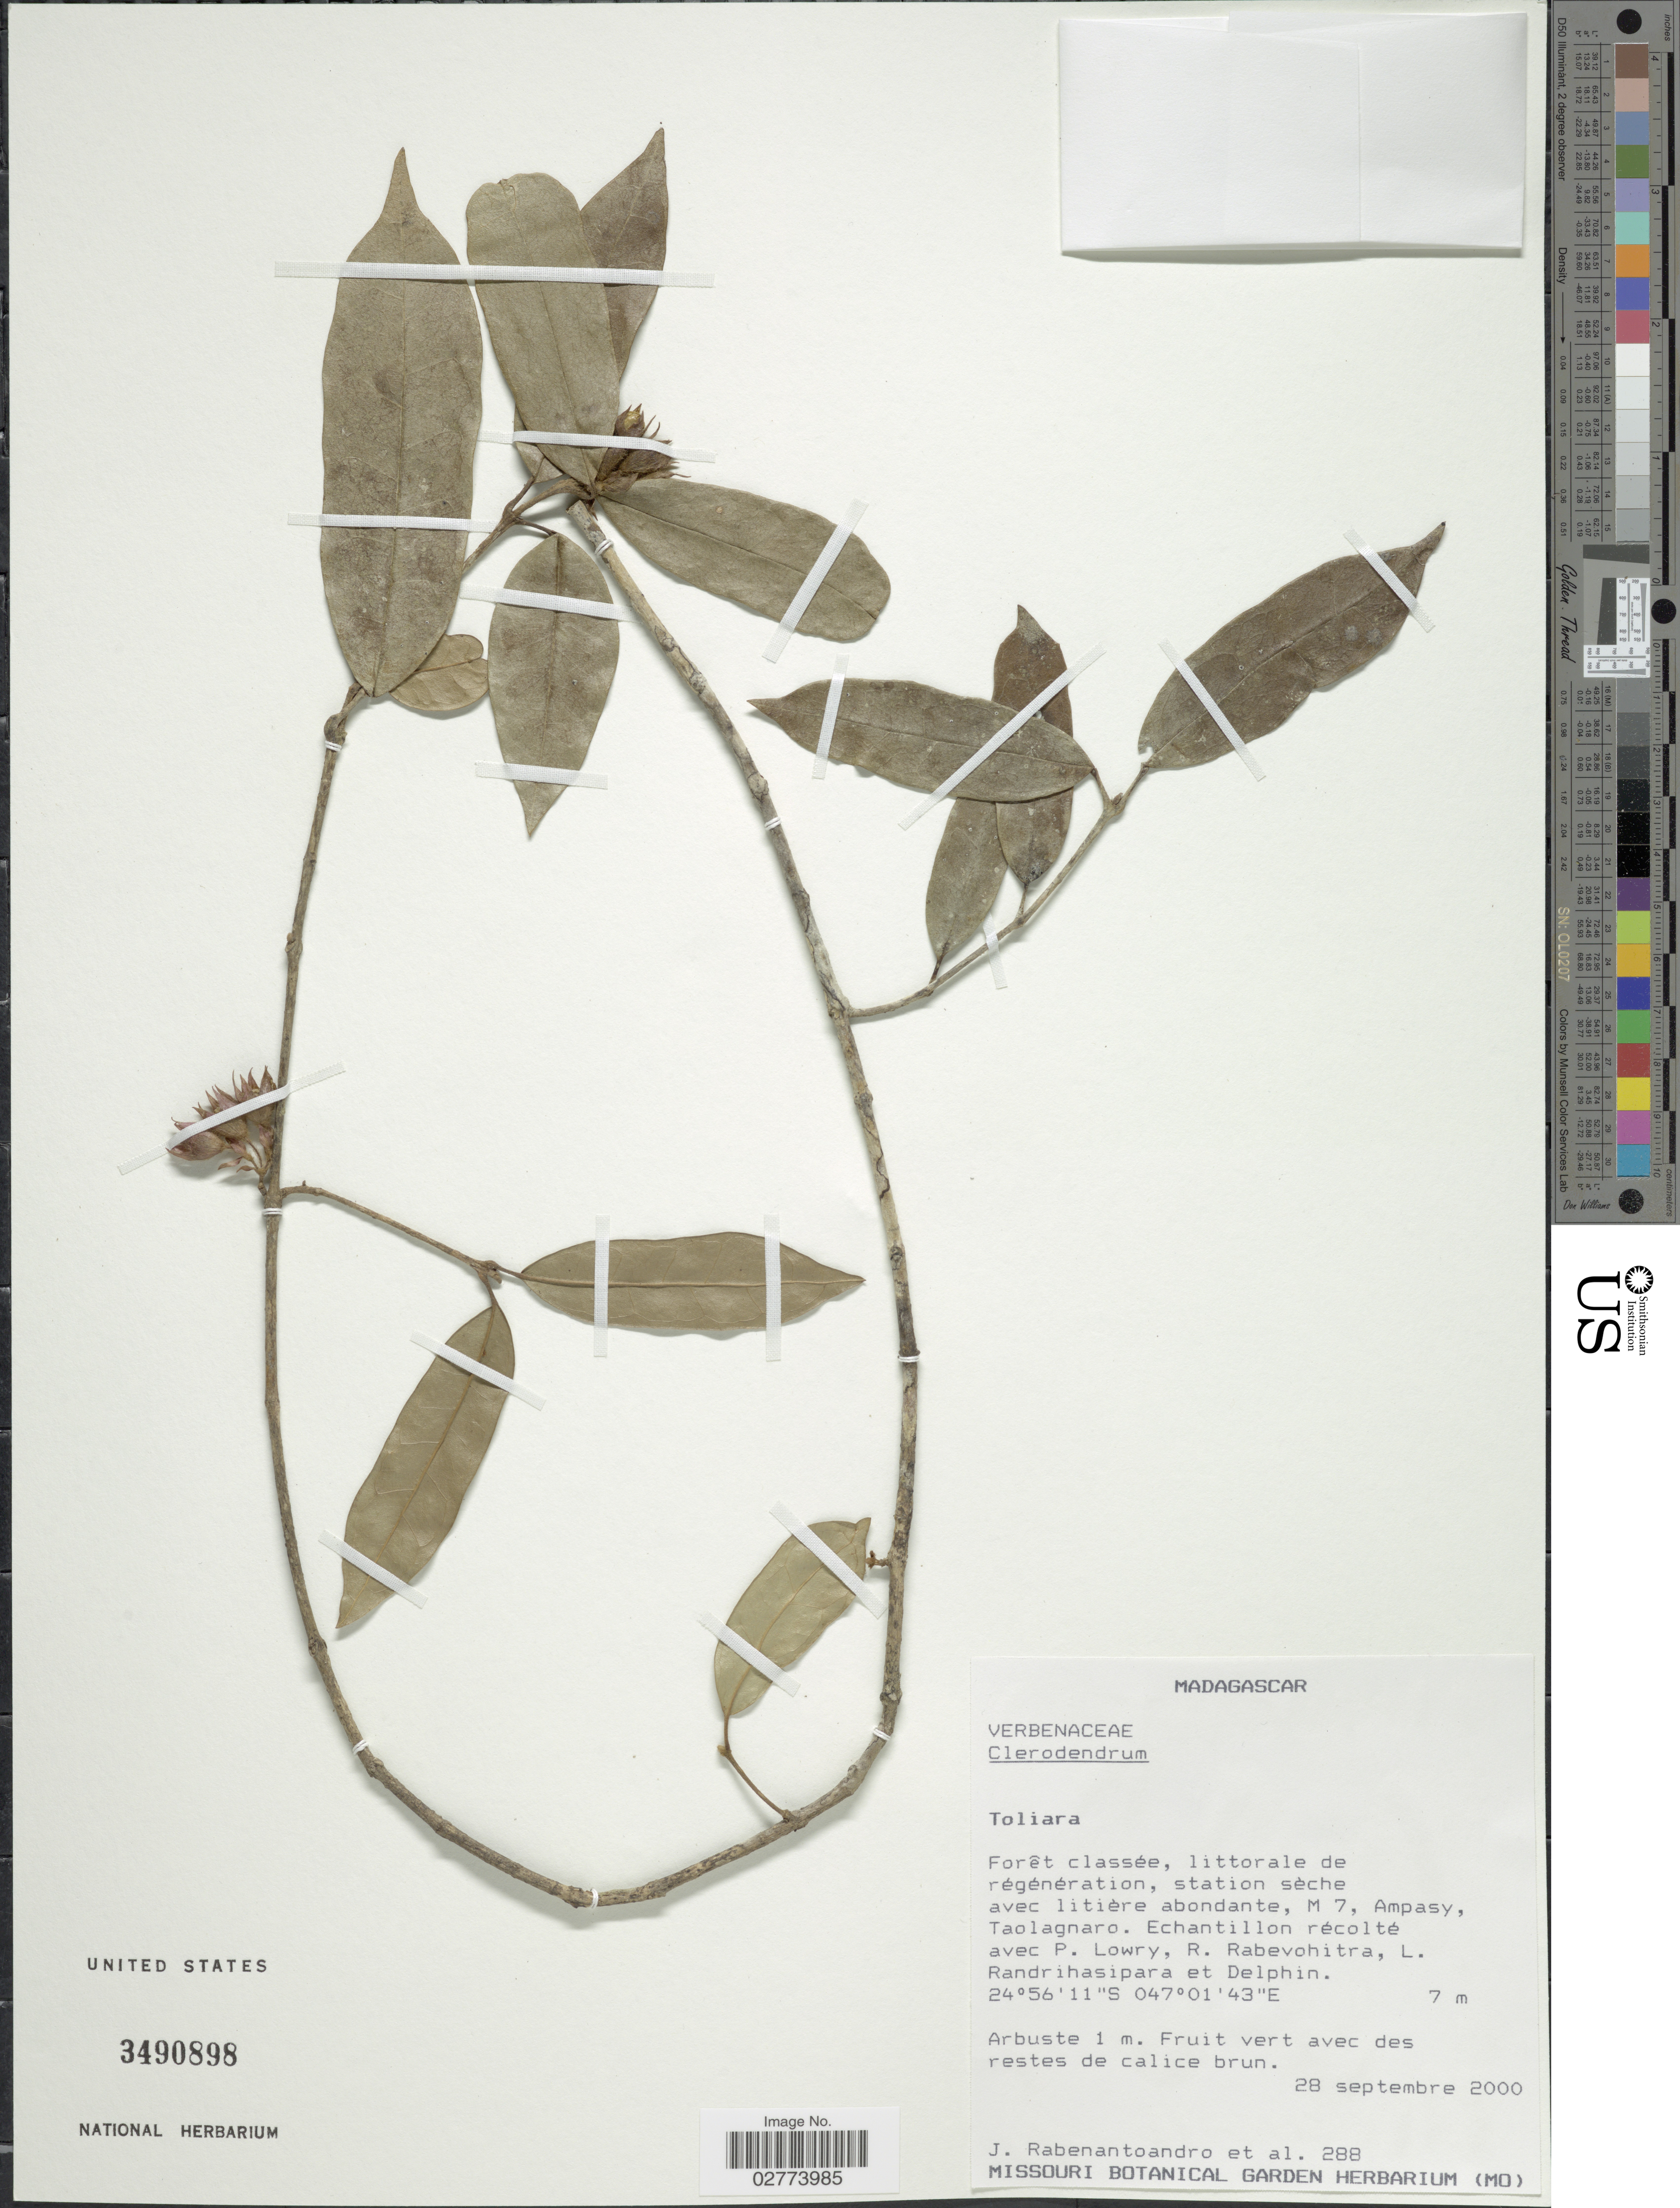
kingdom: Plantae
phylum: Tracheophyta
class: Magnoliopsida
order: Lamiales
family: Lamiaceae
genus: Clerodendrum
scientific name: Clerodendrum sp.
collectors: J. Rabenantoandro, P. Lowry, R. Rabevohitra, L. Randrihasipara & Delphin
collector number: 288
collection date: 2000-09-28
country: Madagascar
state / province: Anosy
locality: Forêt classée, littorale de régénération, station sèche avec litière abondante, M 7, Ampasy, Taolagnaro.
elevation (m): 7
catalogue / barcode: US 3490898